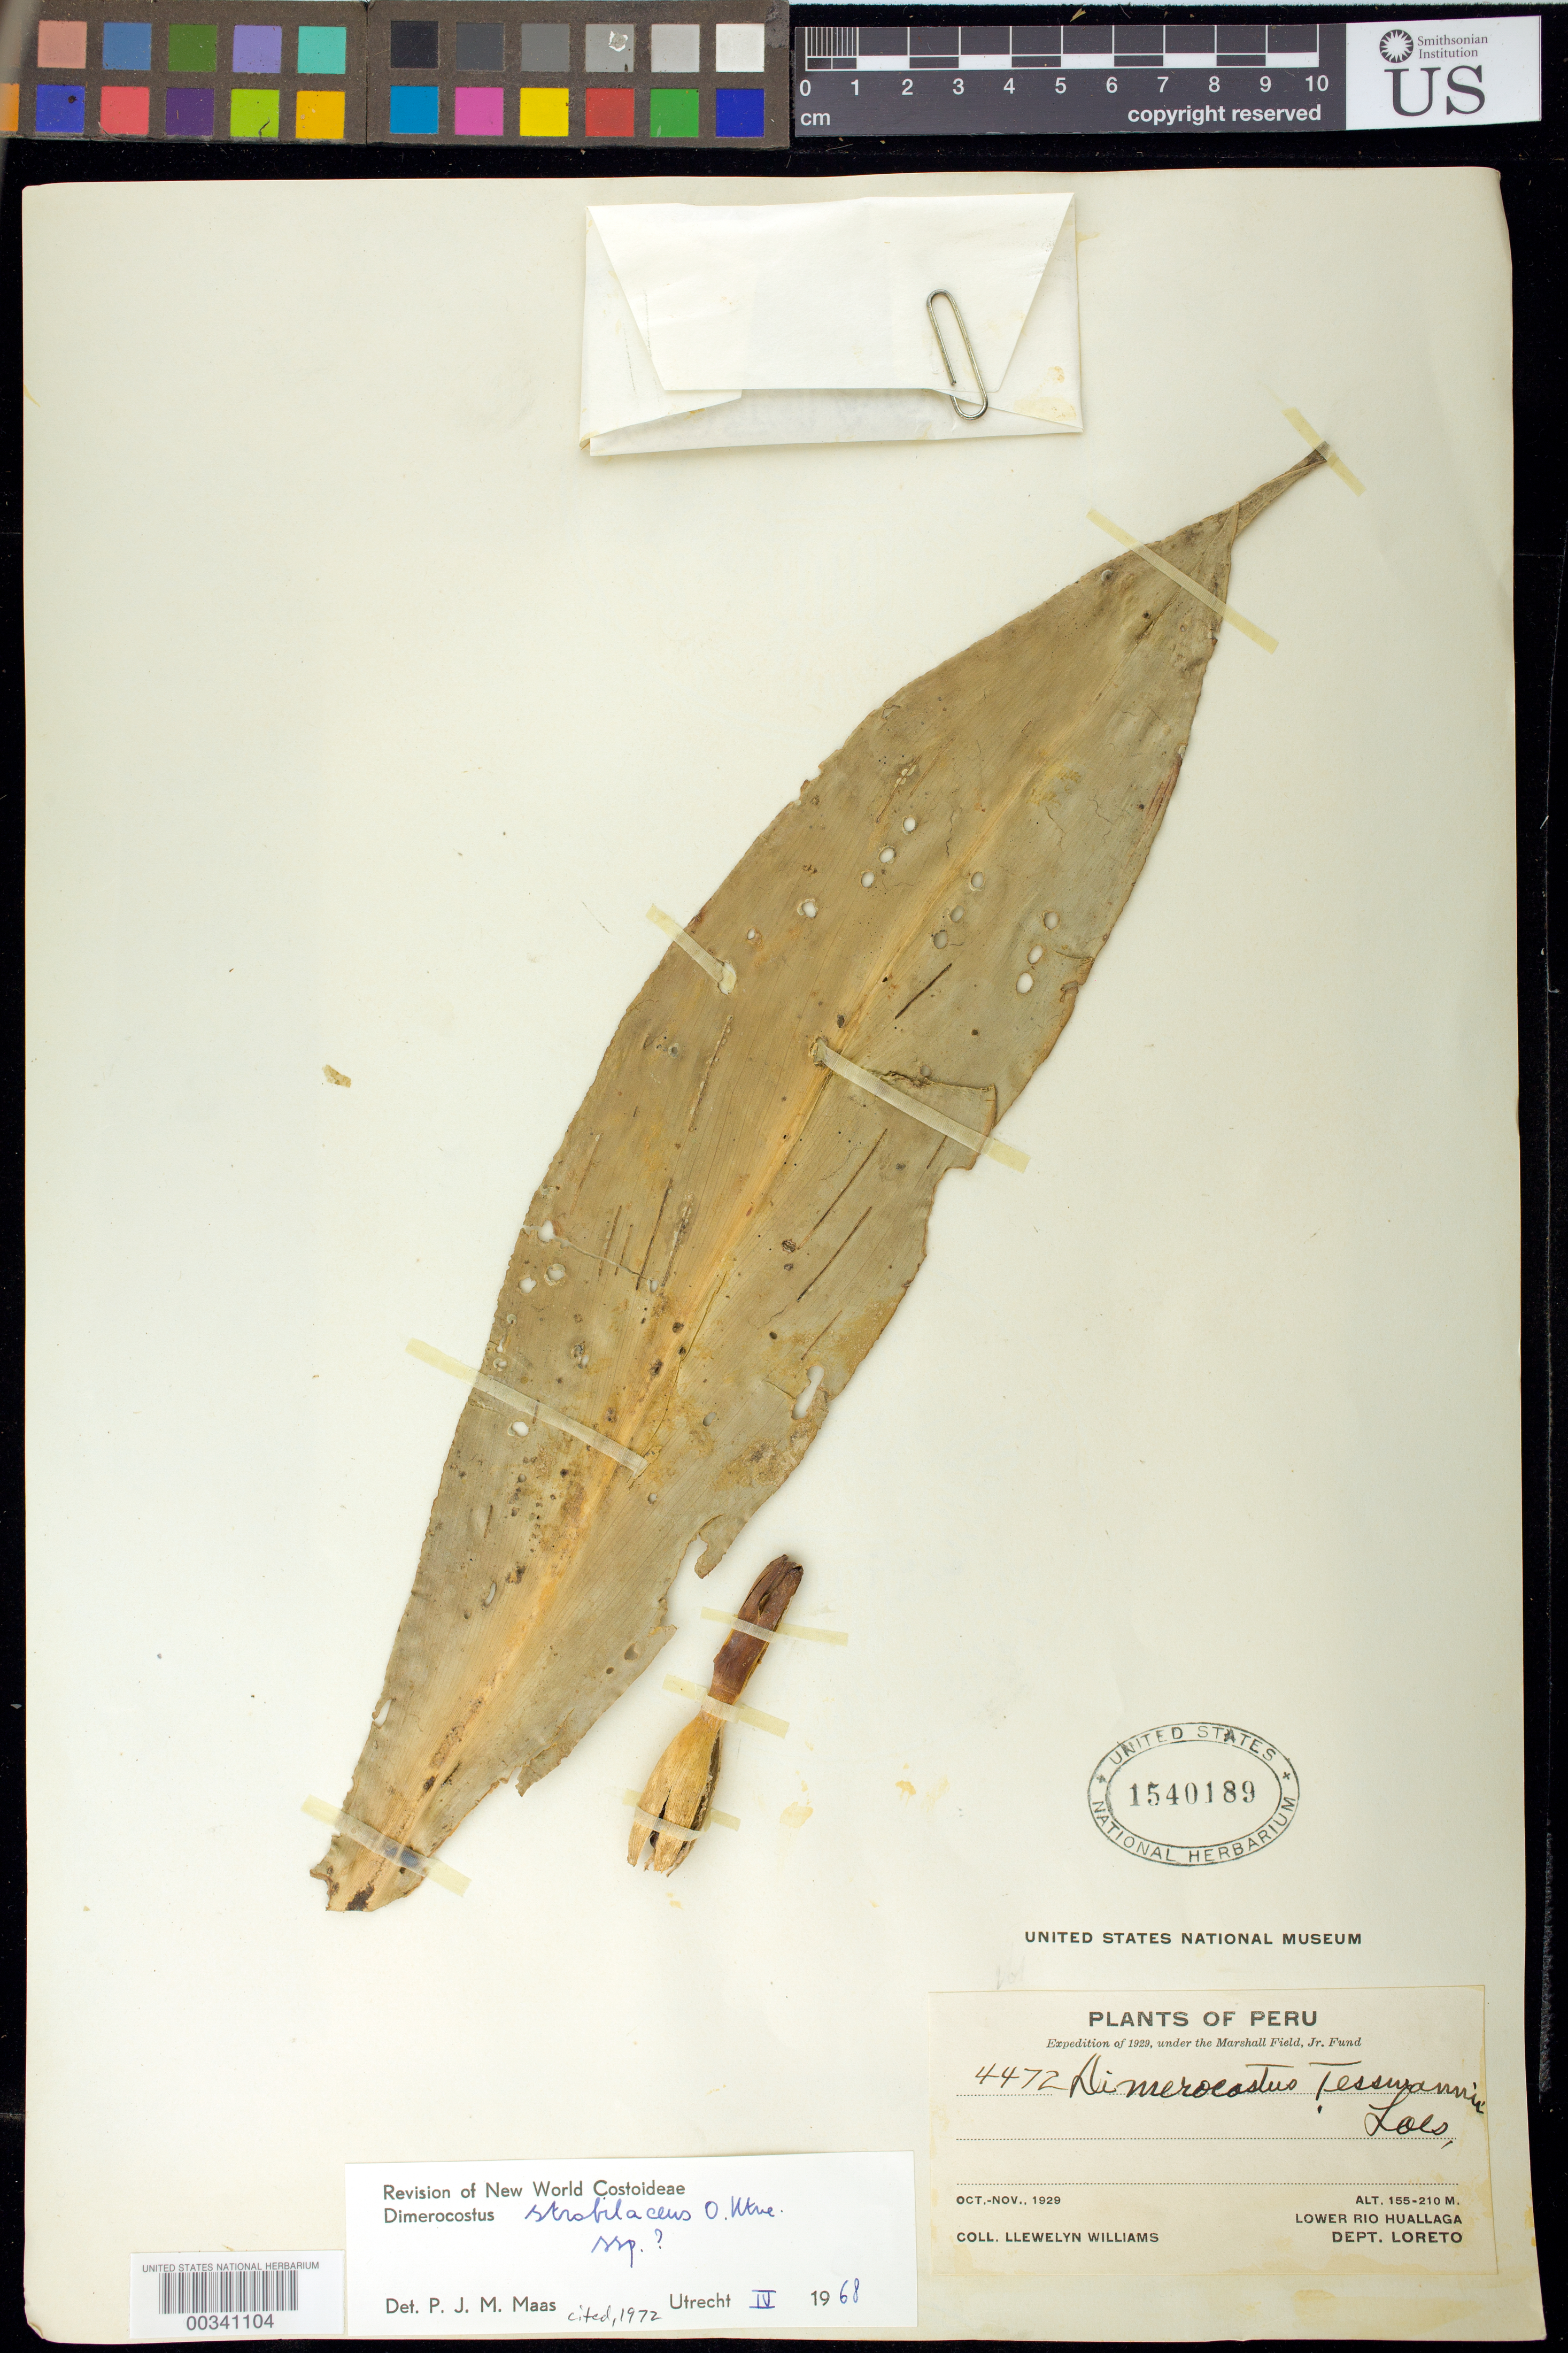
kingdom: Plantae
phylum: Tracheophyta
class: Liliopsida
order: Zingiberales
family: Costaceae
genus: Dimerocostus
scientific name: Dimerocostus gutierrezii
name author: Kuntze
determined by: Maas, Paul J. M.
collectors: Ll. Williams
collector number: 4472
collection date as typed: Oct 1929 to -- Nov 1929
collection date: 1929-10/1929-11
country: Peru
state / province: Loreto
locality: Lower rio huallaga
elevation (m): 155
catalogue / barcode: US 1540189